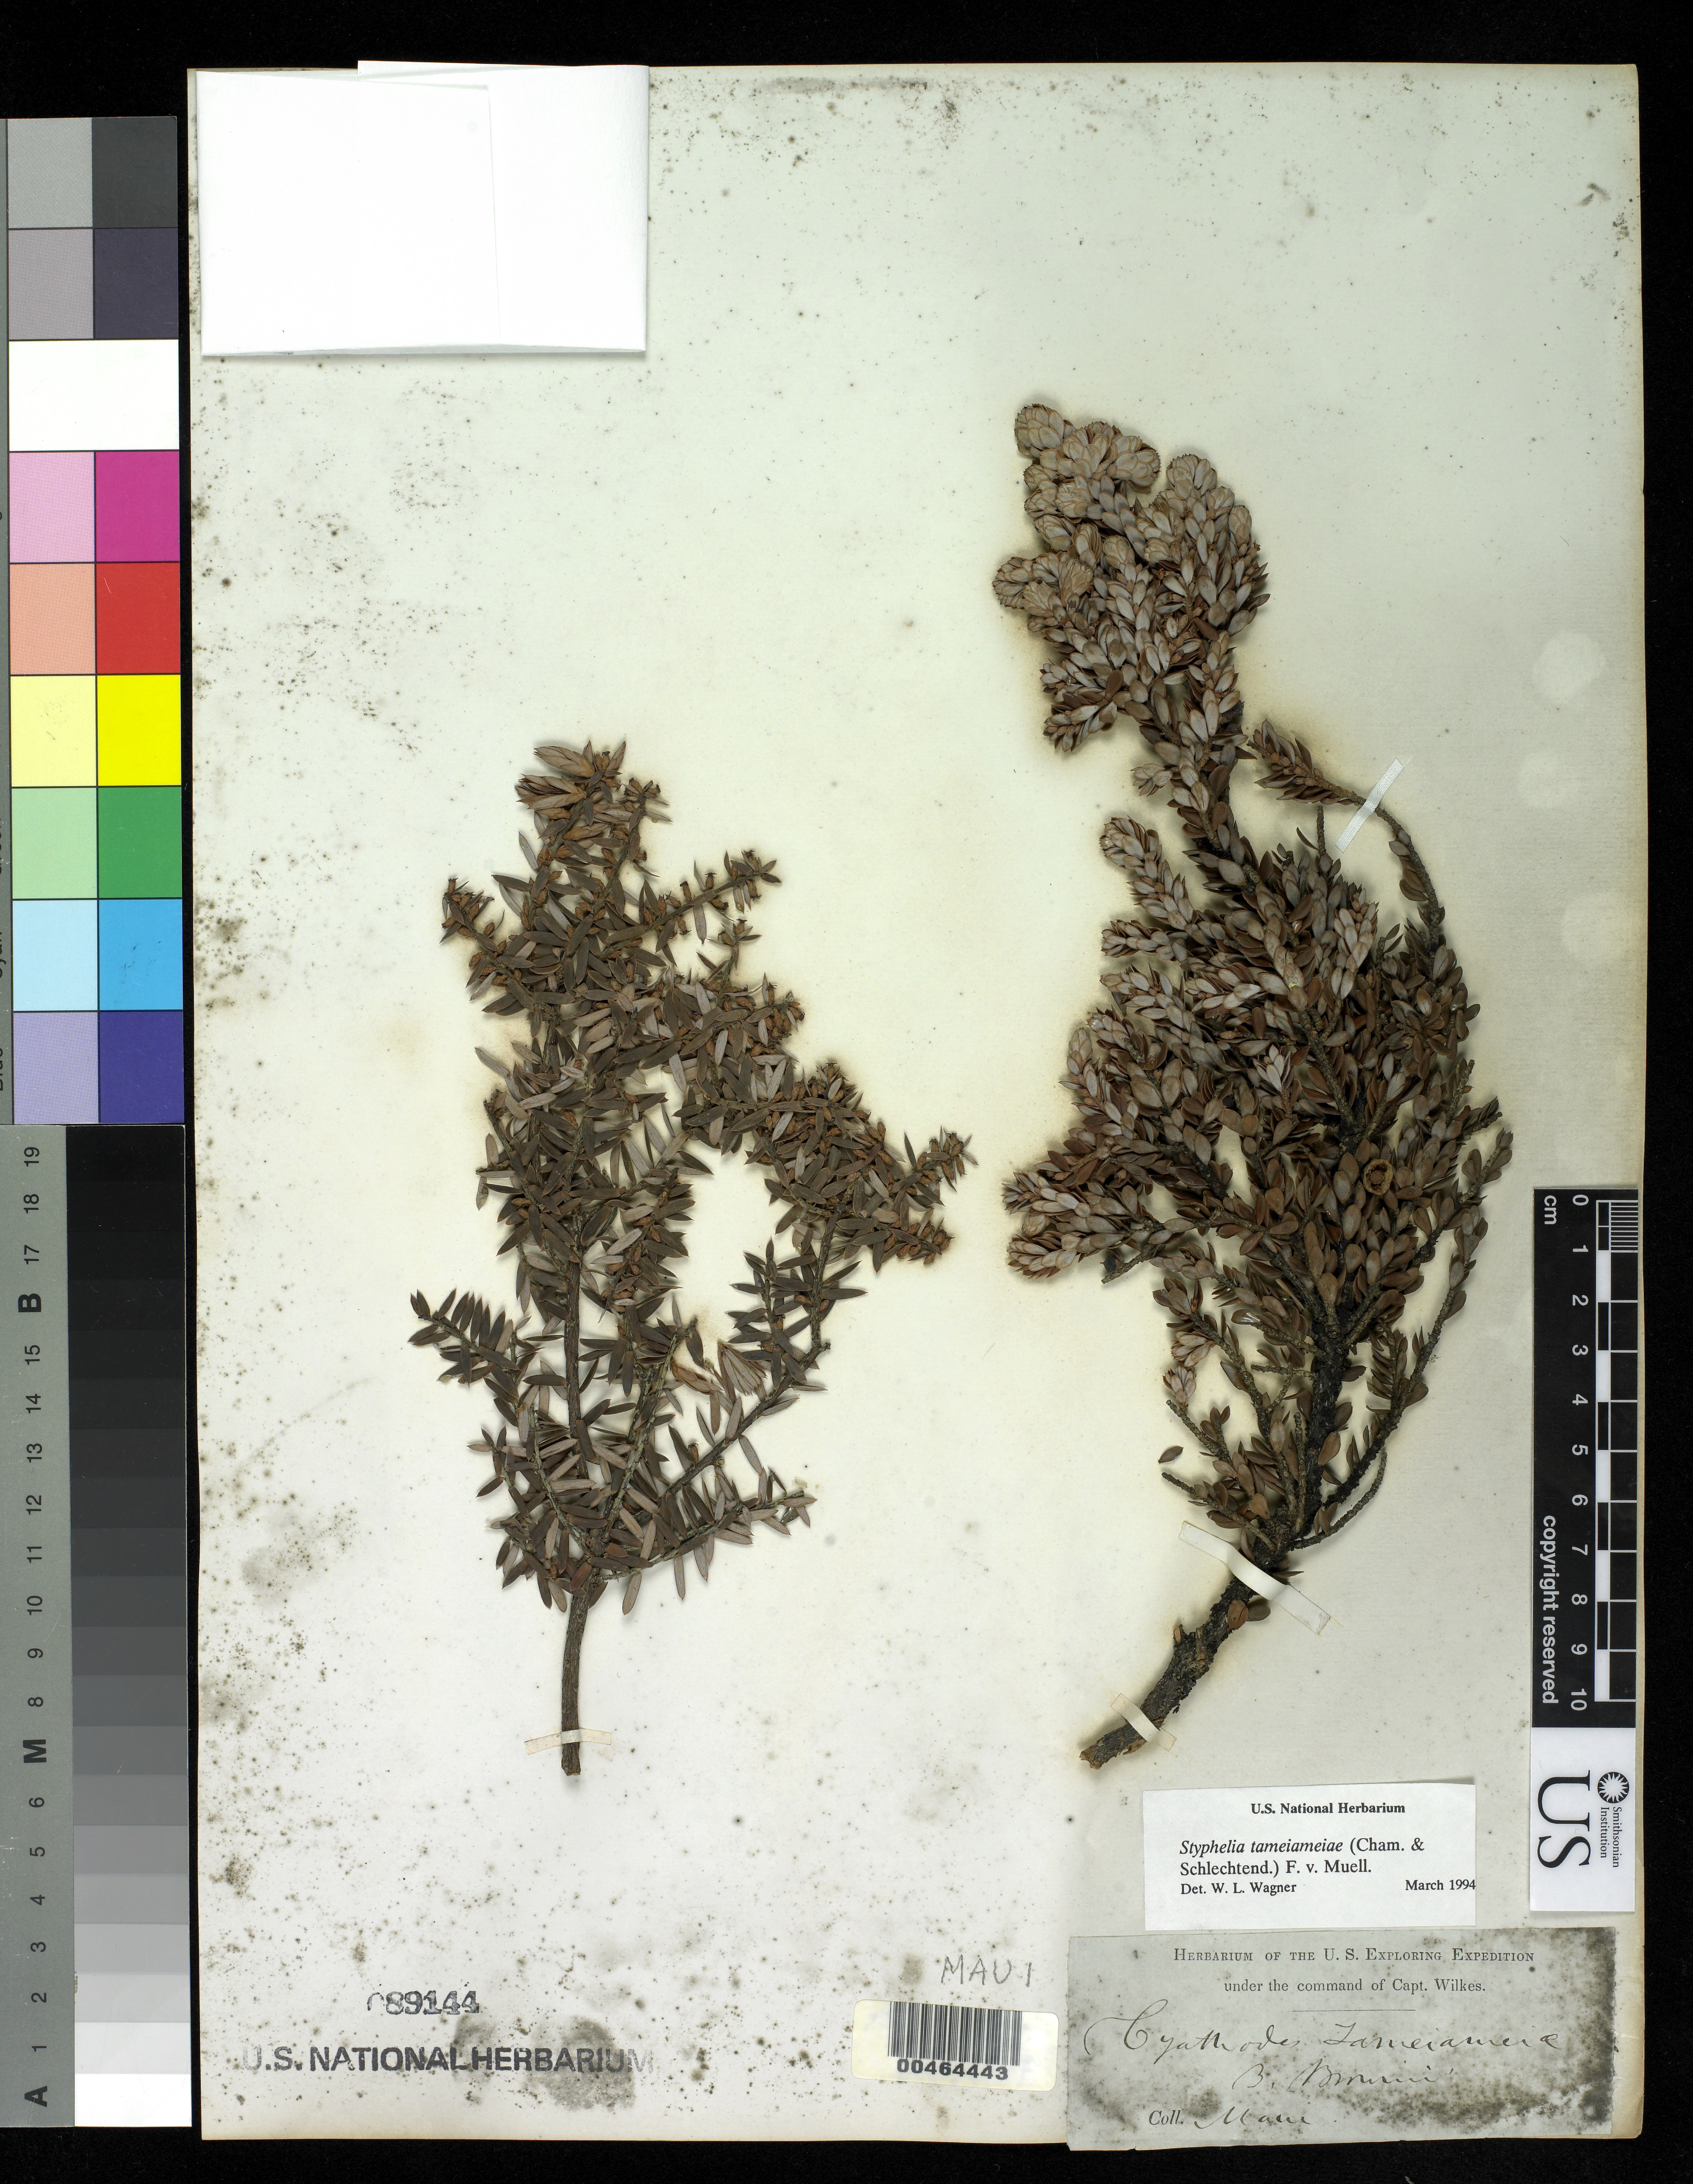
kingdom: Plantae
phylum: Tracheophyta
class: Magnoliopsida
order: Ericales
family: Ericaceae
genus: Leptecophylla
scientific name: Leptecophylla tameiameiae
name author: (Cham. & Schltdl.) C.M. Weiller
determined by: Wagner, W. L., (BOT), Smithsonian Institution - National Museum of Natural History (UNITED STATES)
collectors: Wilkes Explor. Exped.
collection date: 1838/1842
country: United States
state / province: Hawaii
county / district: Maui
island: Maui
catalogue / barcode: US 89144